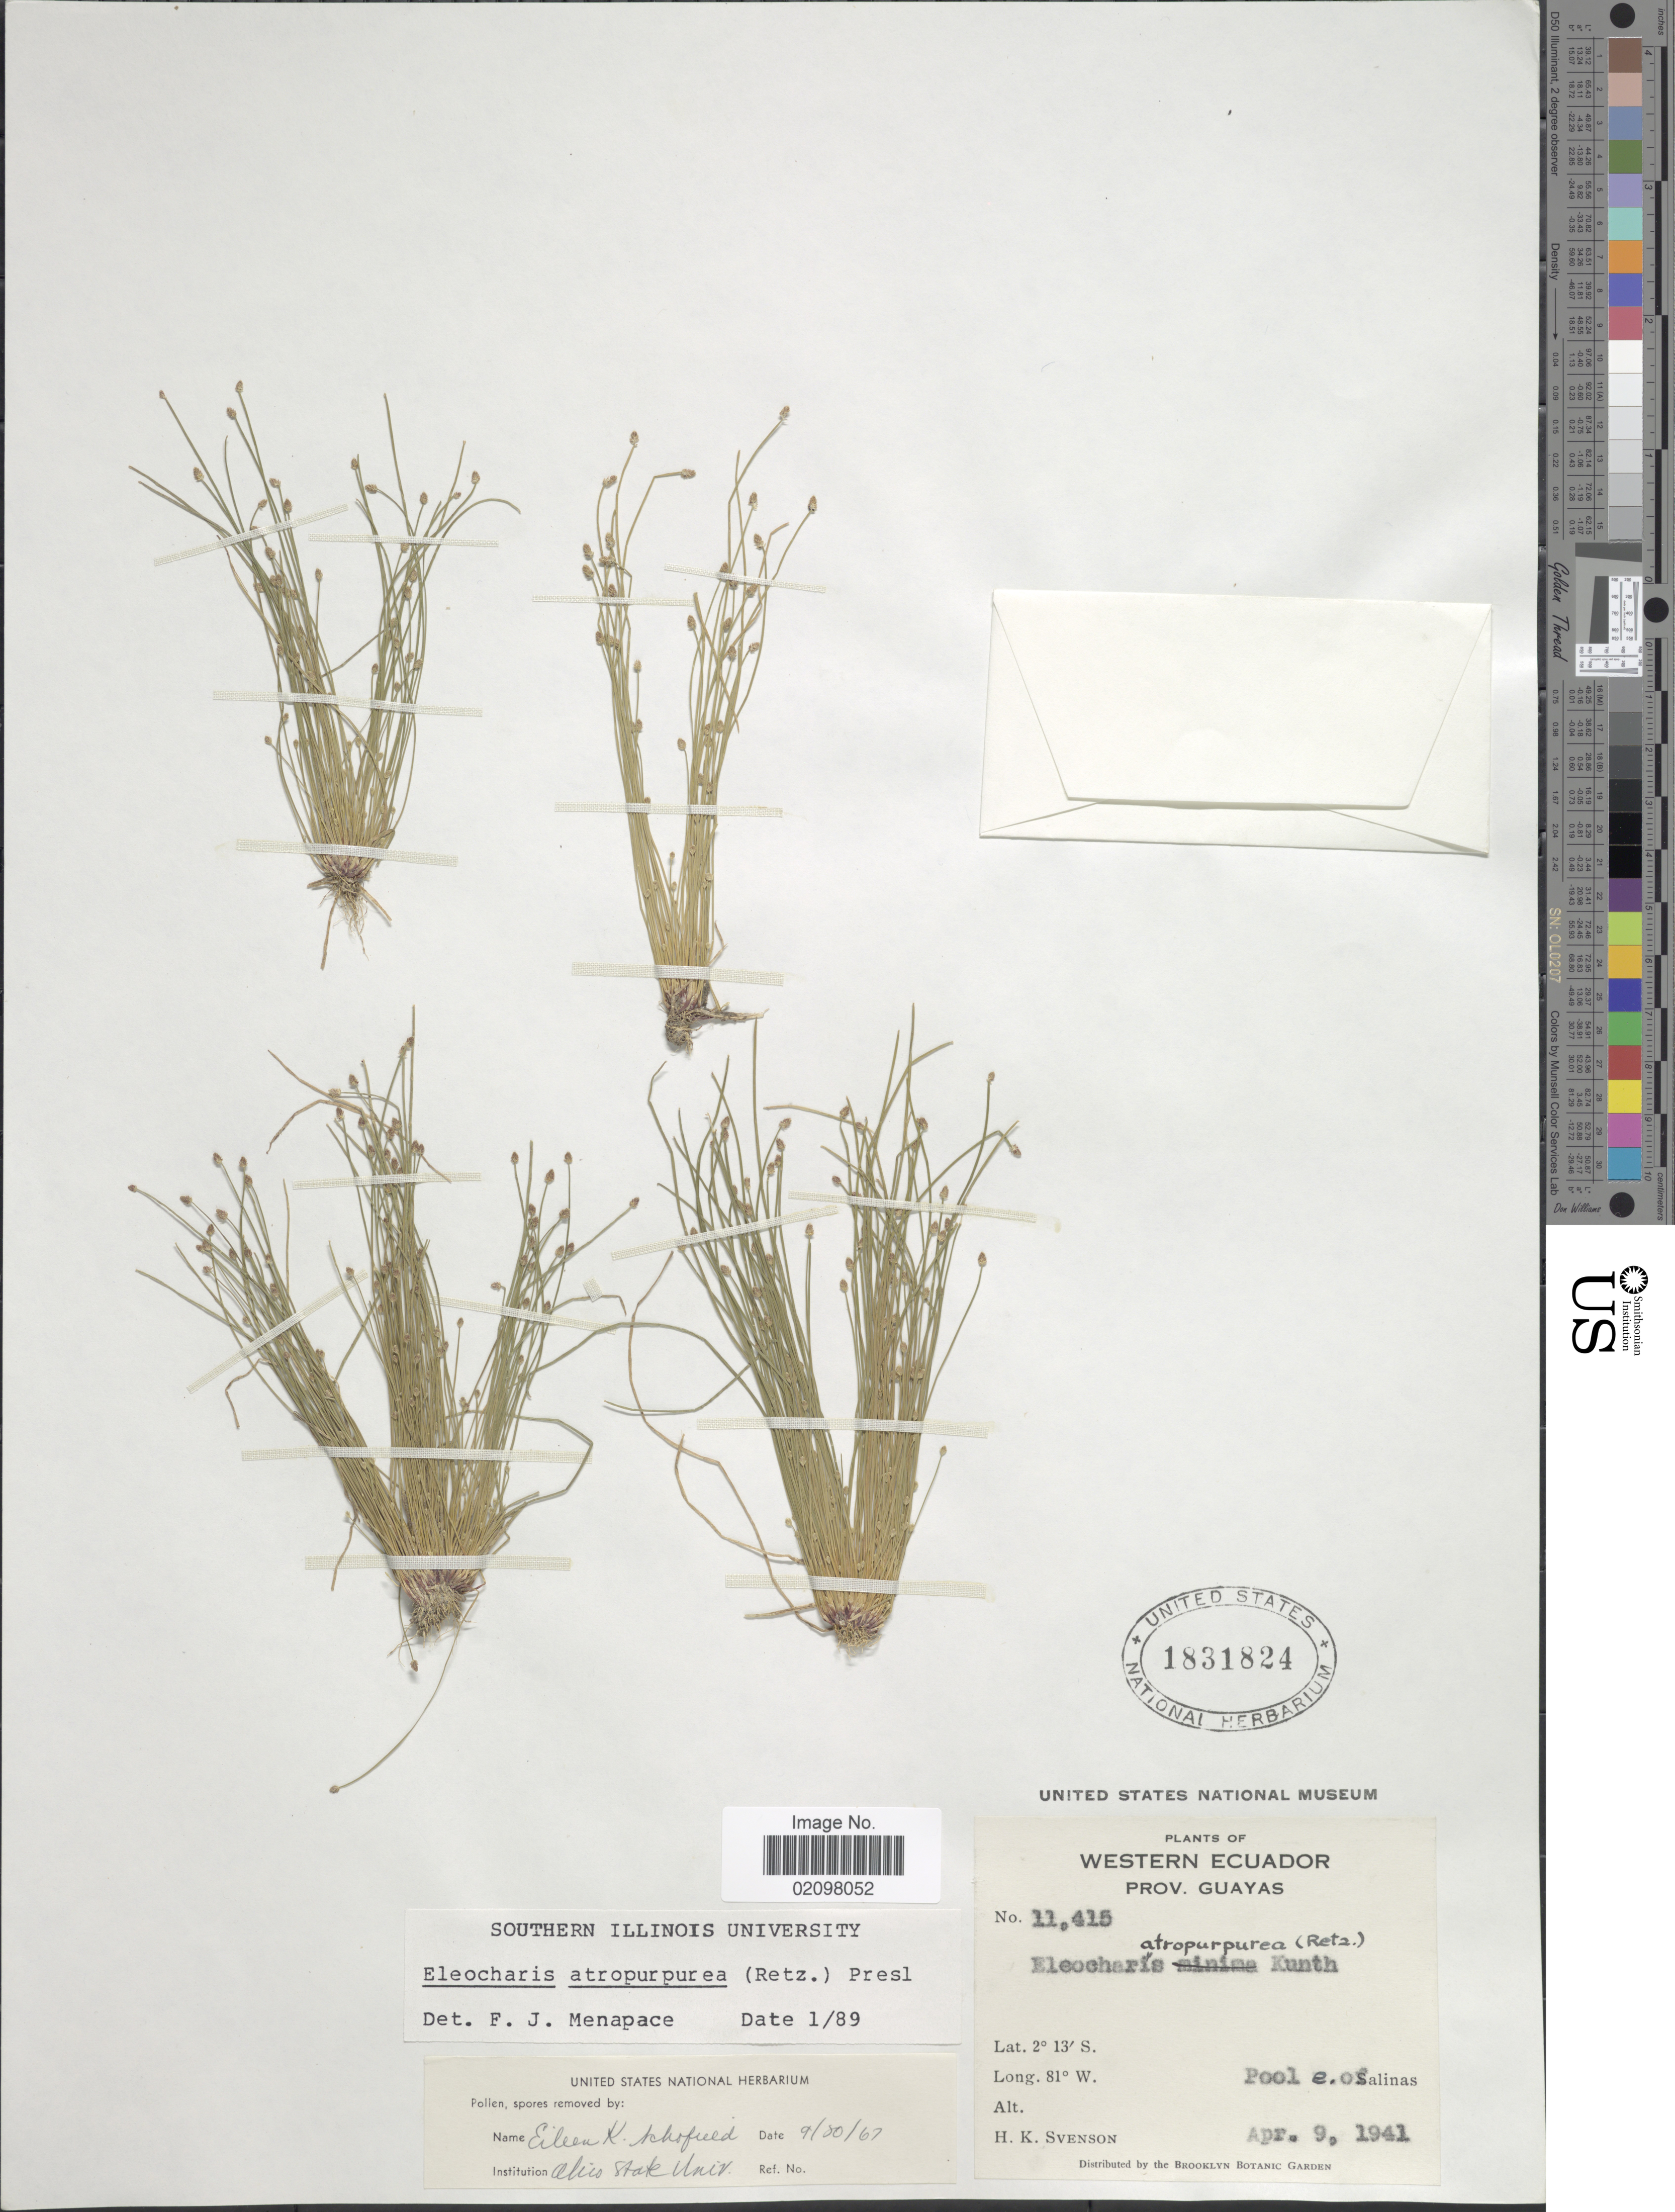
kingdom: Plantae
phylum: Tracheophyta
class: Liliopsida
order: Poales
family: Cyperaceae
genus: Eleocharis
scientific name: Eleocharis atropurpurea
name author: (Retz.) J. Presl & C. Presl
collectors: H. K. Svenson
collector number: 11415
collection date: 1941-04-09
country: Ecuador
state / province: Guayas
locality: Western Ecuador, Pool e. O. Salinas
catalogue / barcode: US 1831824